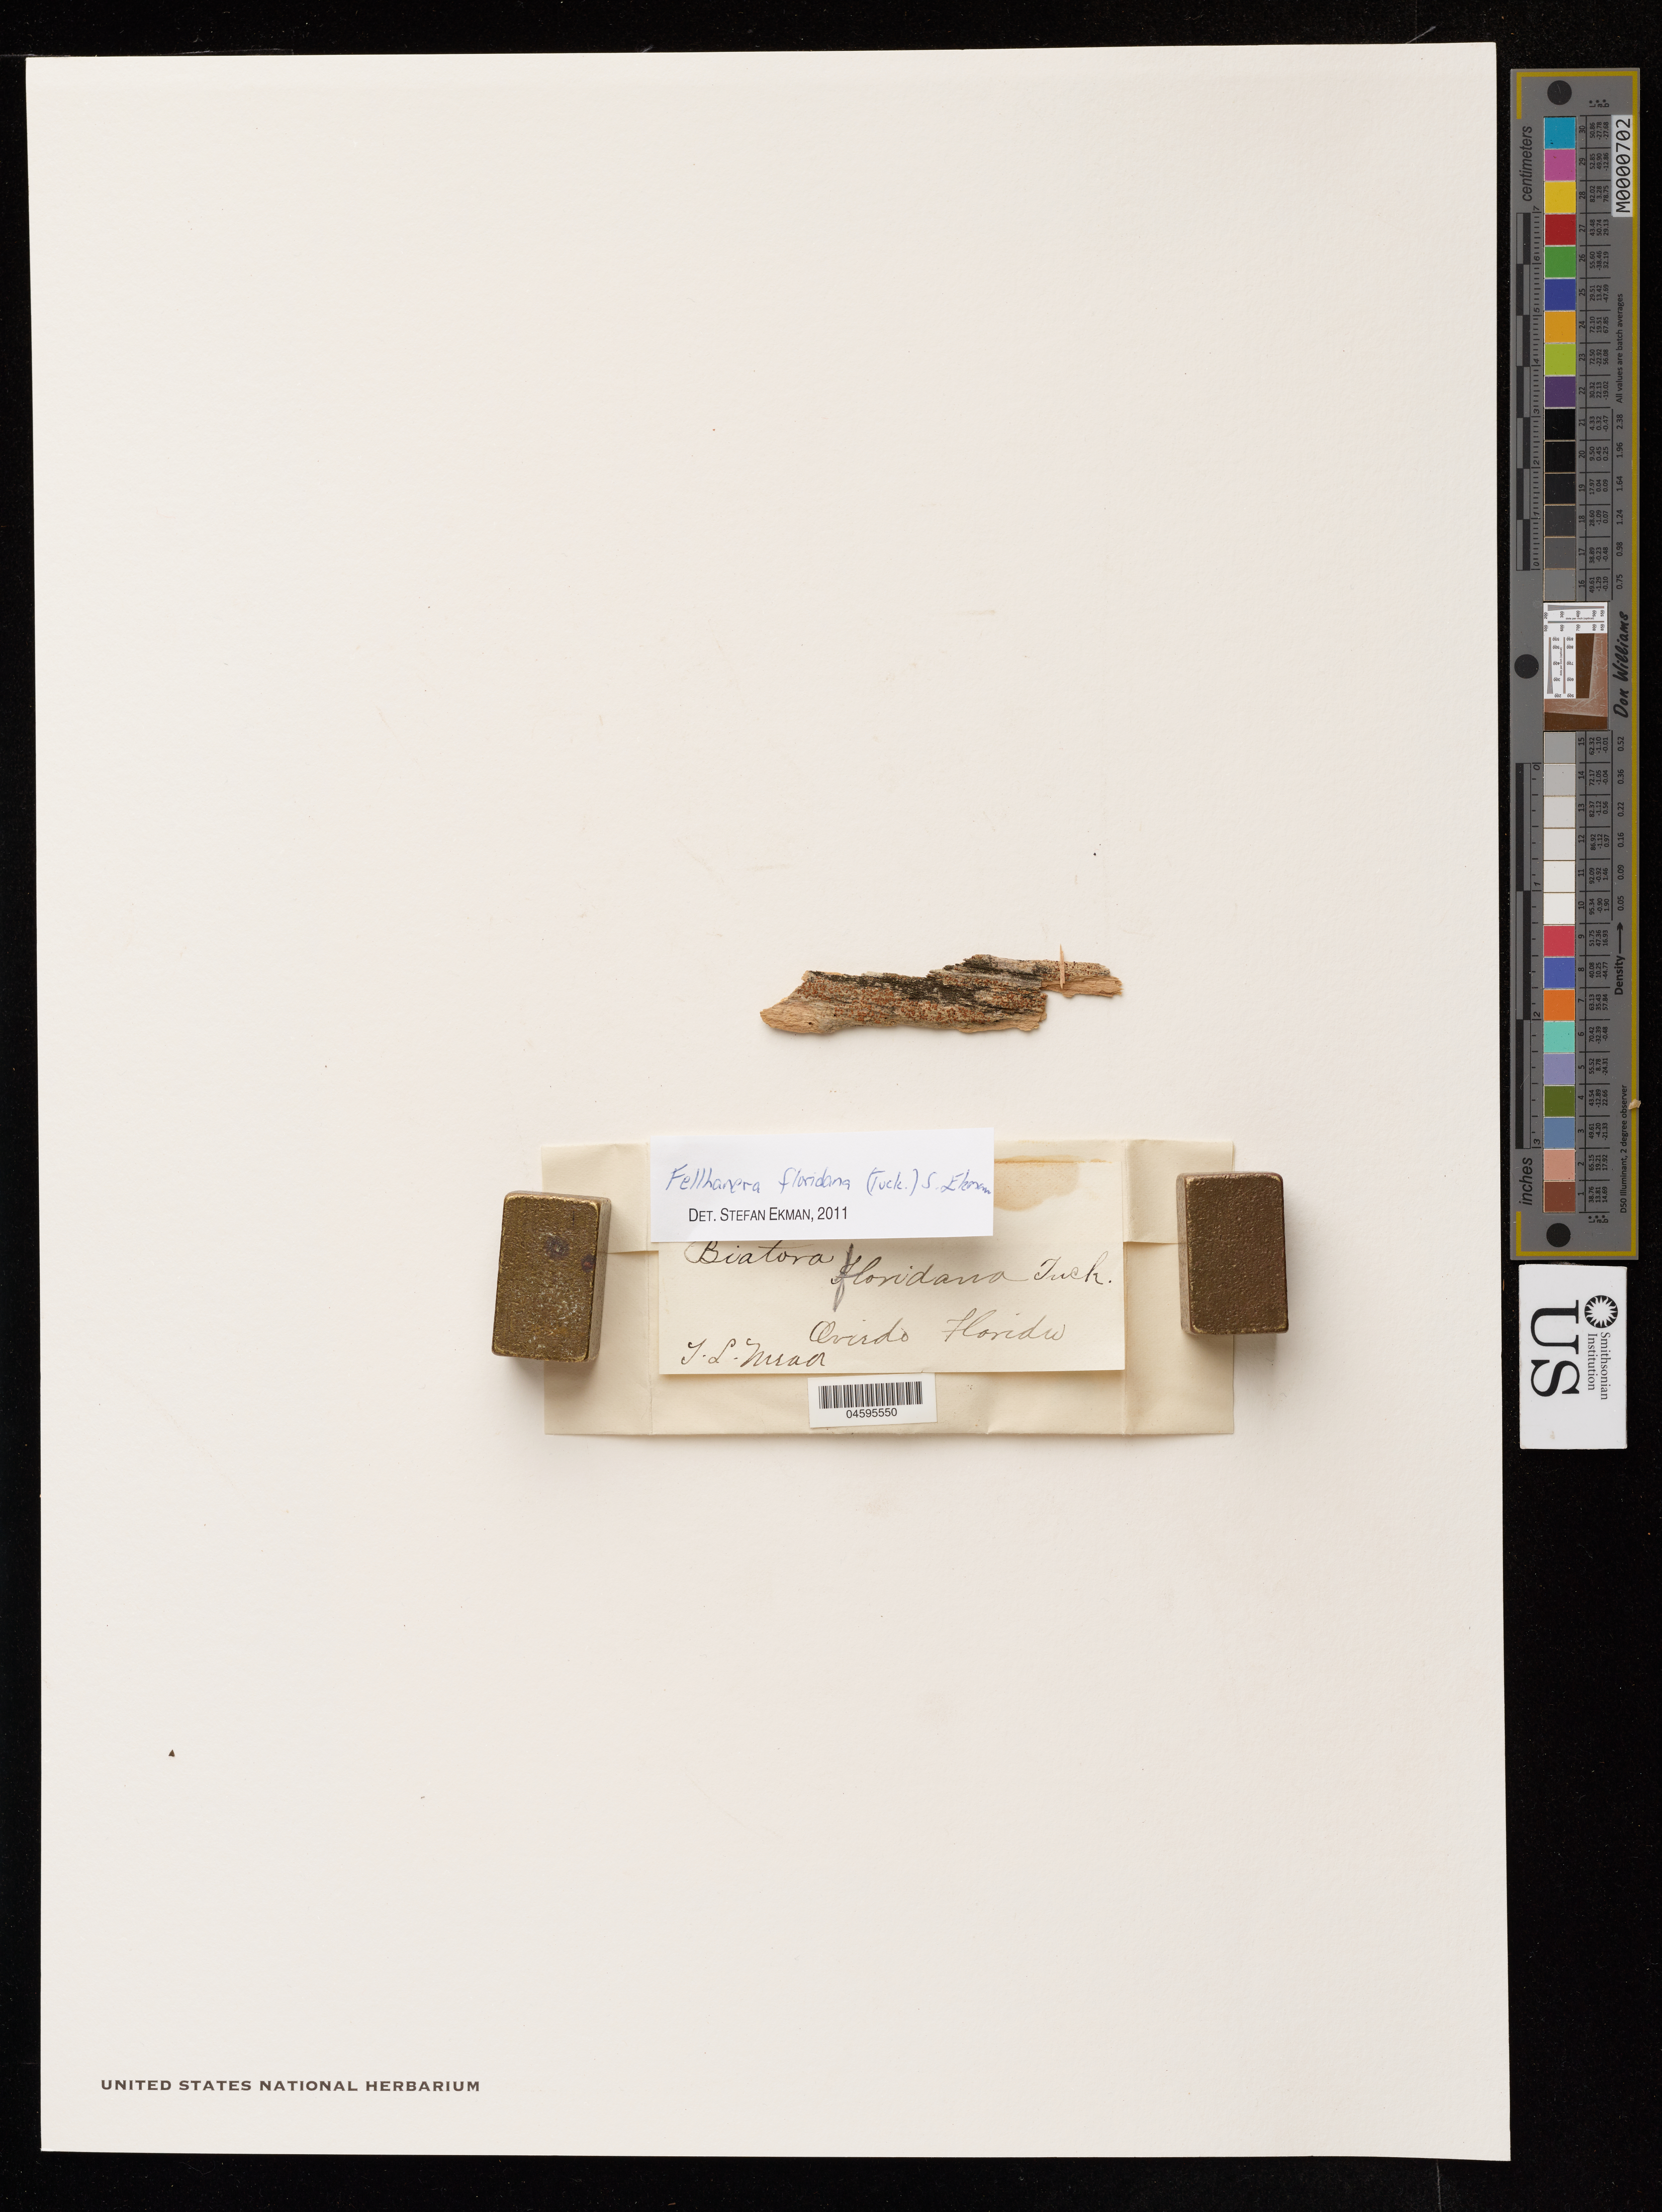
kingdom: Fungi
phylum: Ascomycota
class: Lecanoromycetes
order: Lecanorales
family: Byssolomataceae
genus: Fellhanera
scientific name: Fellhanera floridana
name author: (Tuck.) S. Ekman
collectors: J. Mead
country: United States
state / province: Florida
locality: Oviedo.